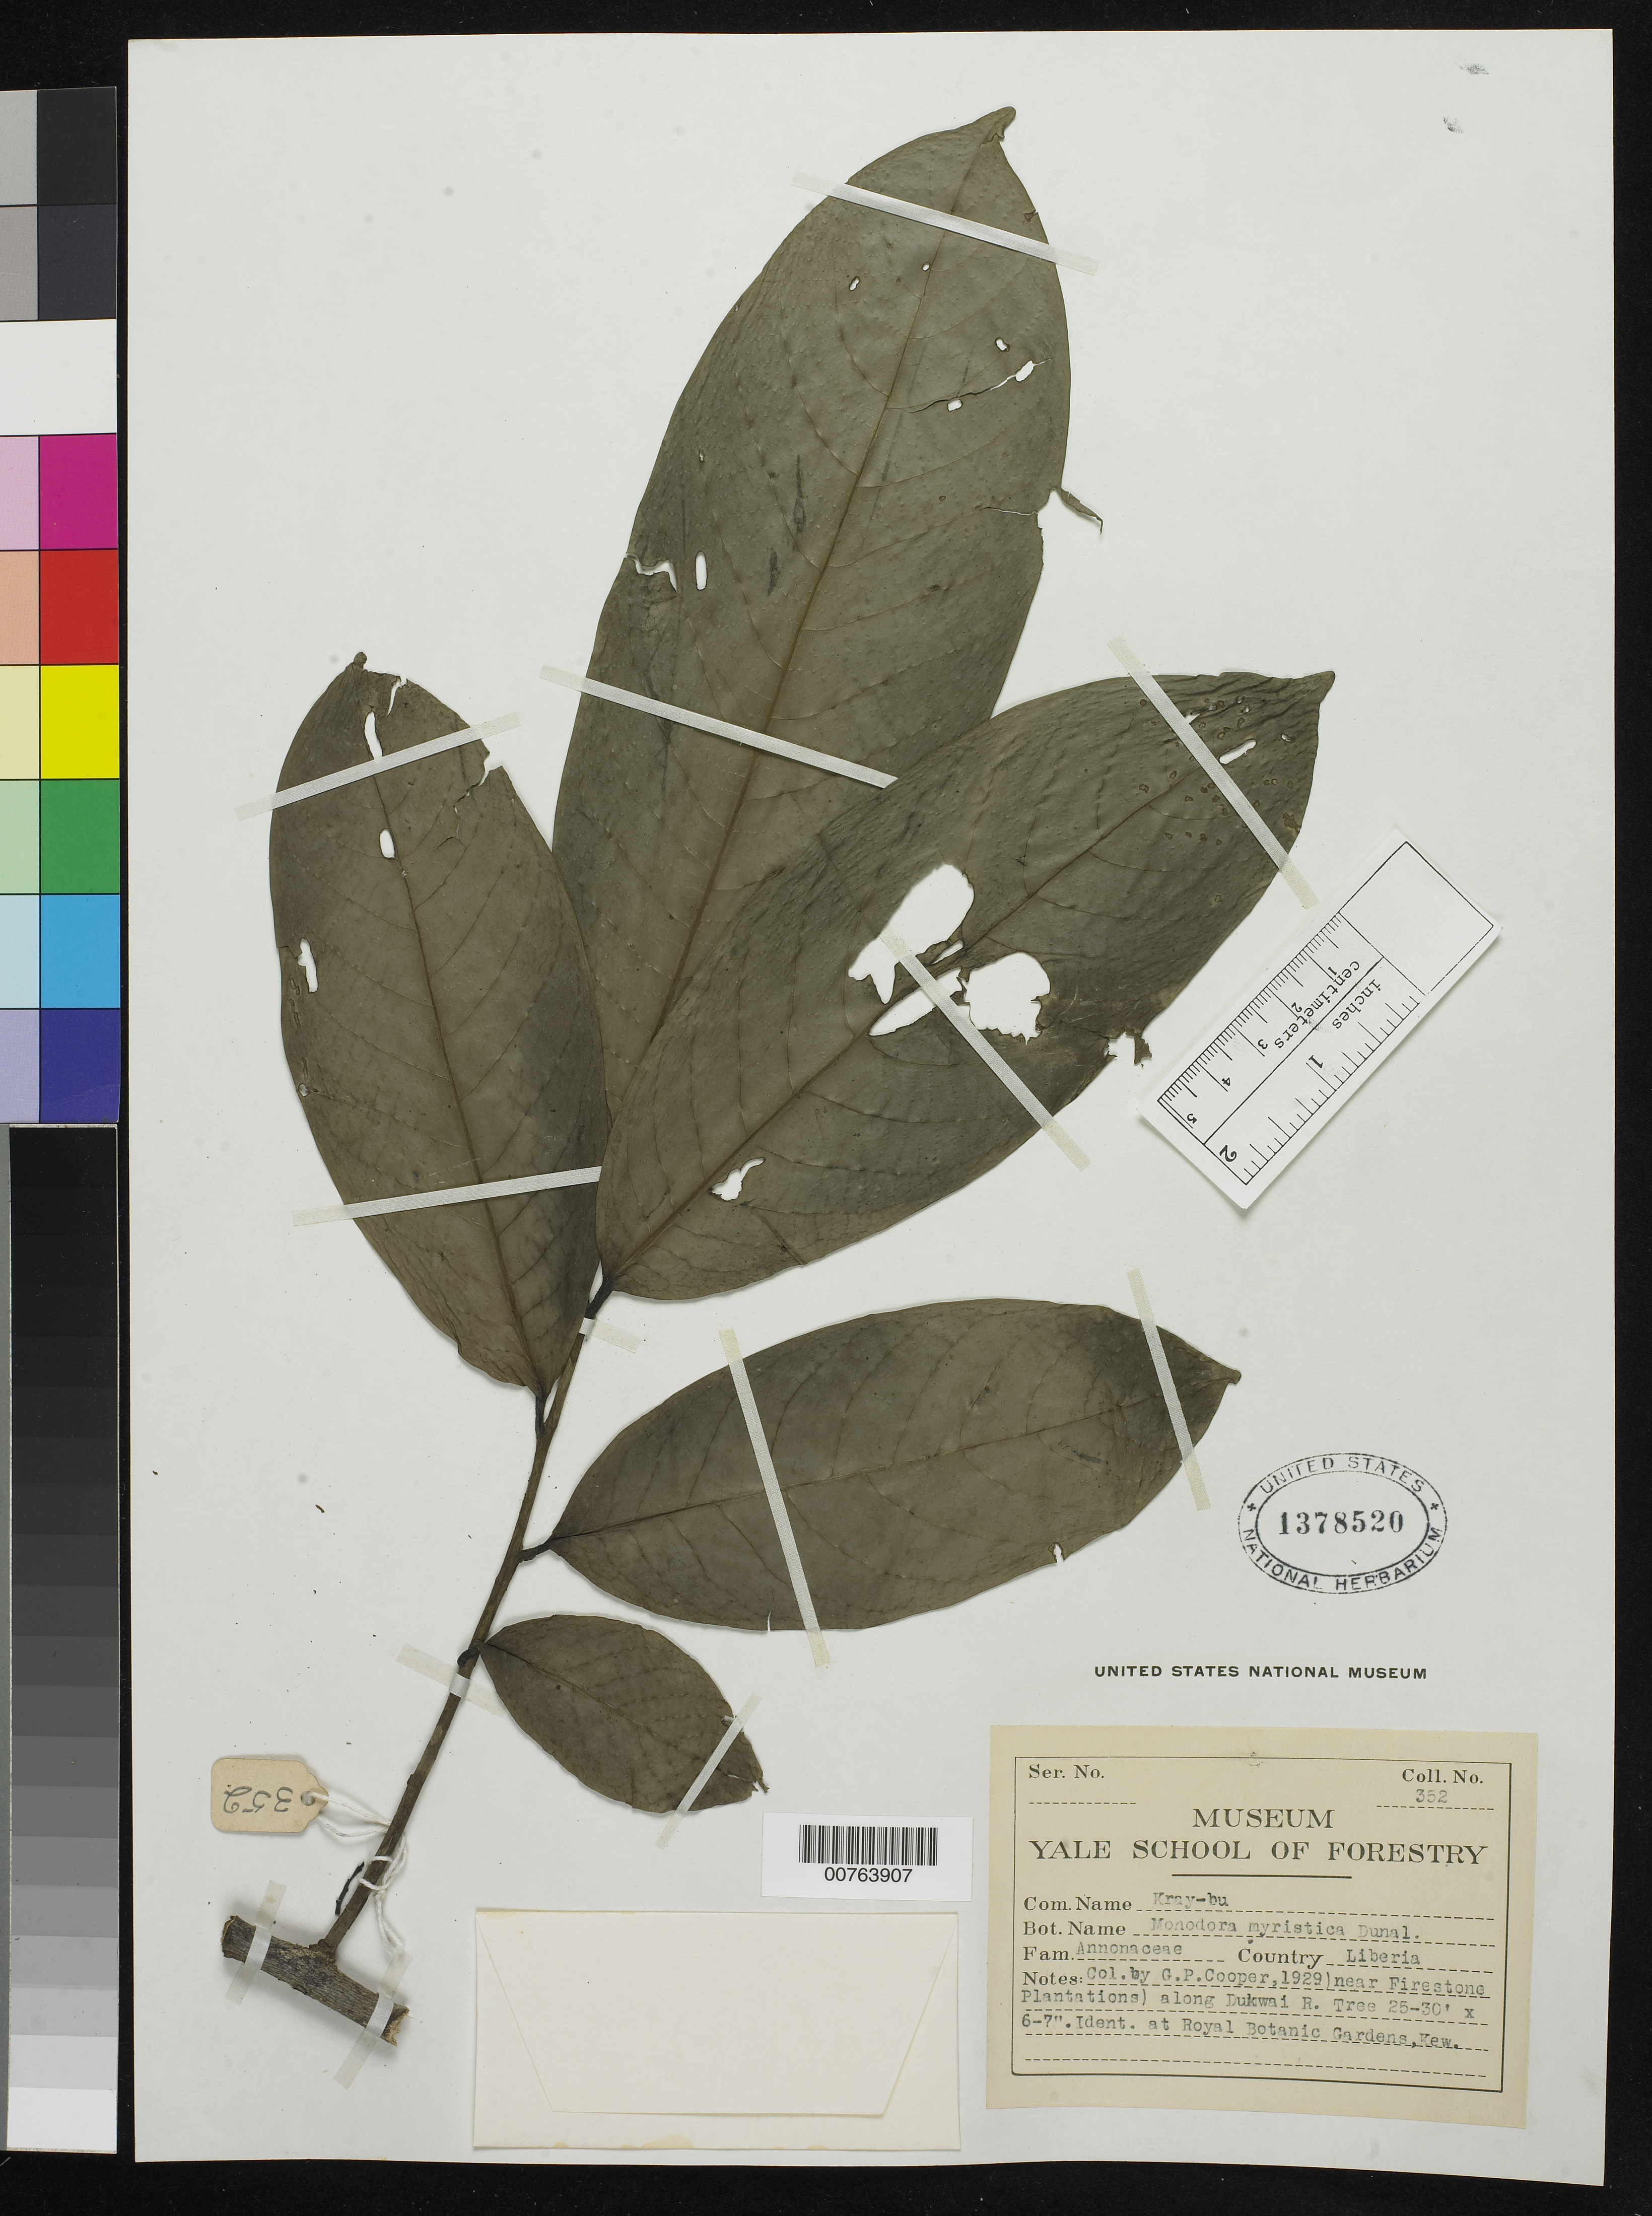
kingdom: Plantae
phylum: Tracheophyta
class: Magnoliopsida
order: Magnoliales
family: Annonaceae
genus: Monodora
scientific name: Monodora myristica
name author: (Gaertn.) Dunal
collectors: G. Cooper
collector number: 352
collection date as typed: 1929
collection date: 1929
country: Liberia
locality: (near Firestone Plantations) along Dukwai River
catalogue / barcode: US 1378520